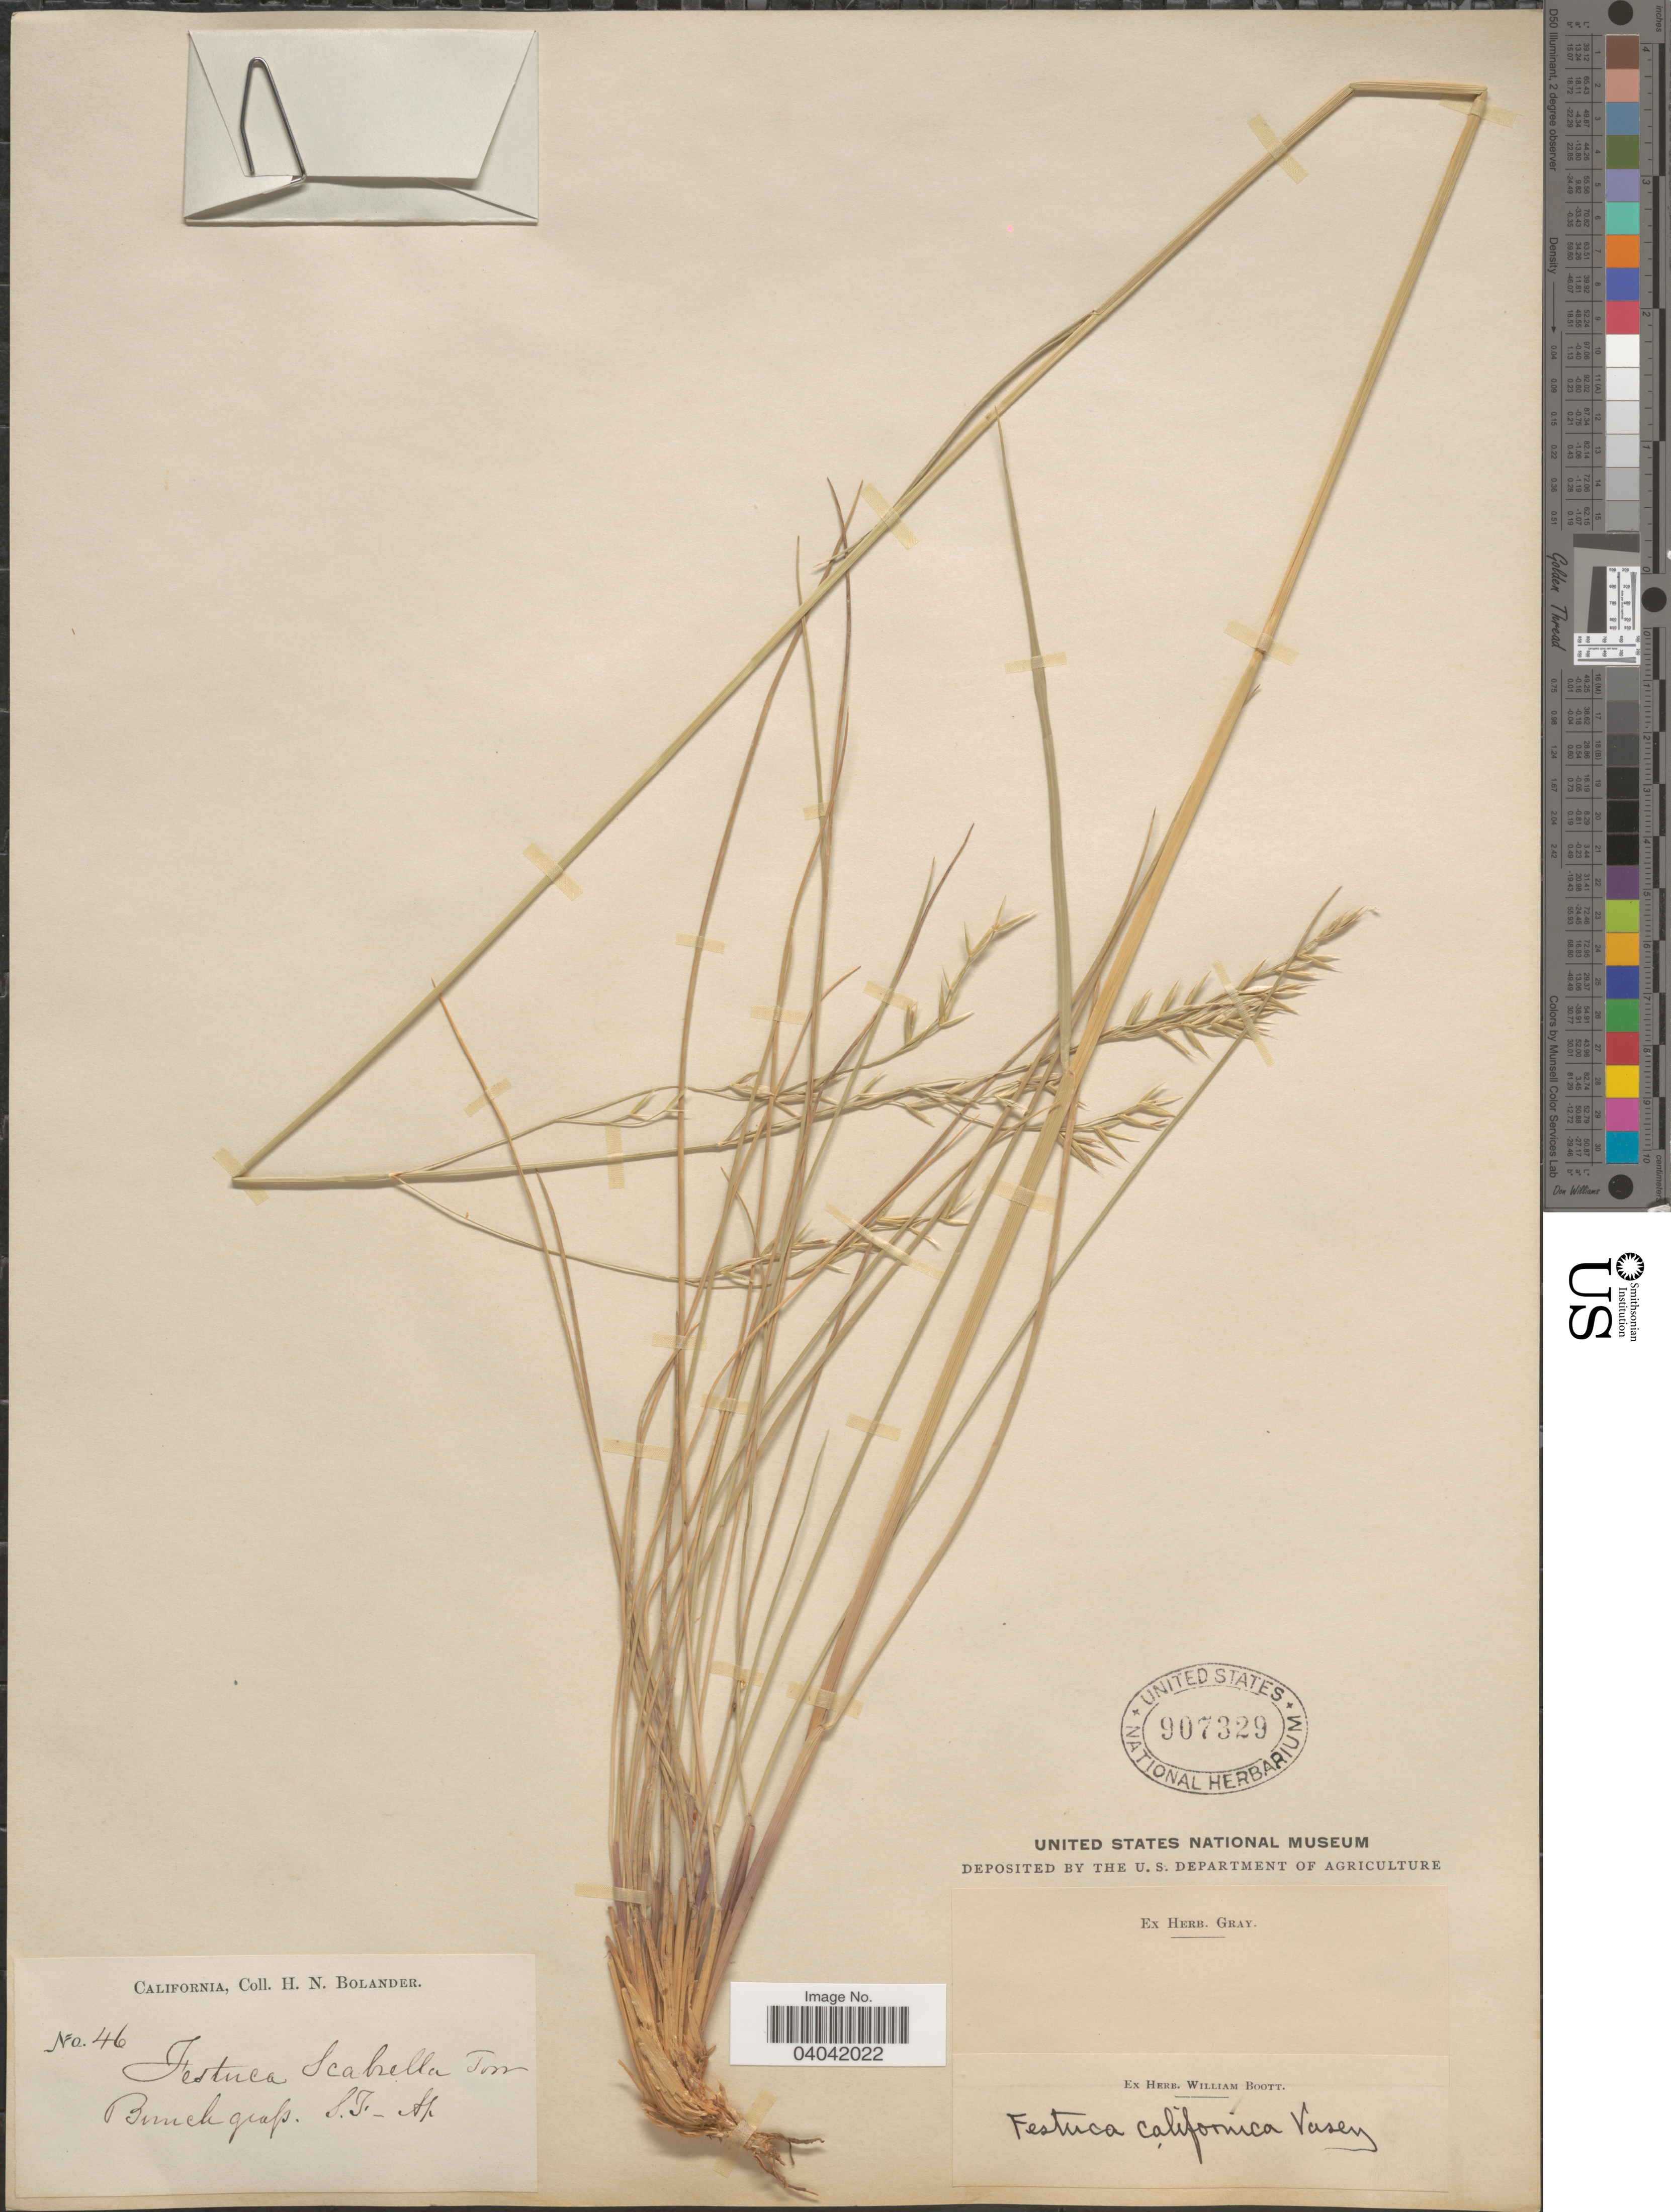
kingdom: Plantae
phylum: Tracheophyta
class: Liliopsida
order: Poales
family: Poaceae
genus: Festuca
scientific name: Festuca californica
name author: Vasey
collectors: H. Bolander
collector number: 46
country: United States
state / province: California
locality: S.J.-Ap.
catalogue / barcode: US 907329